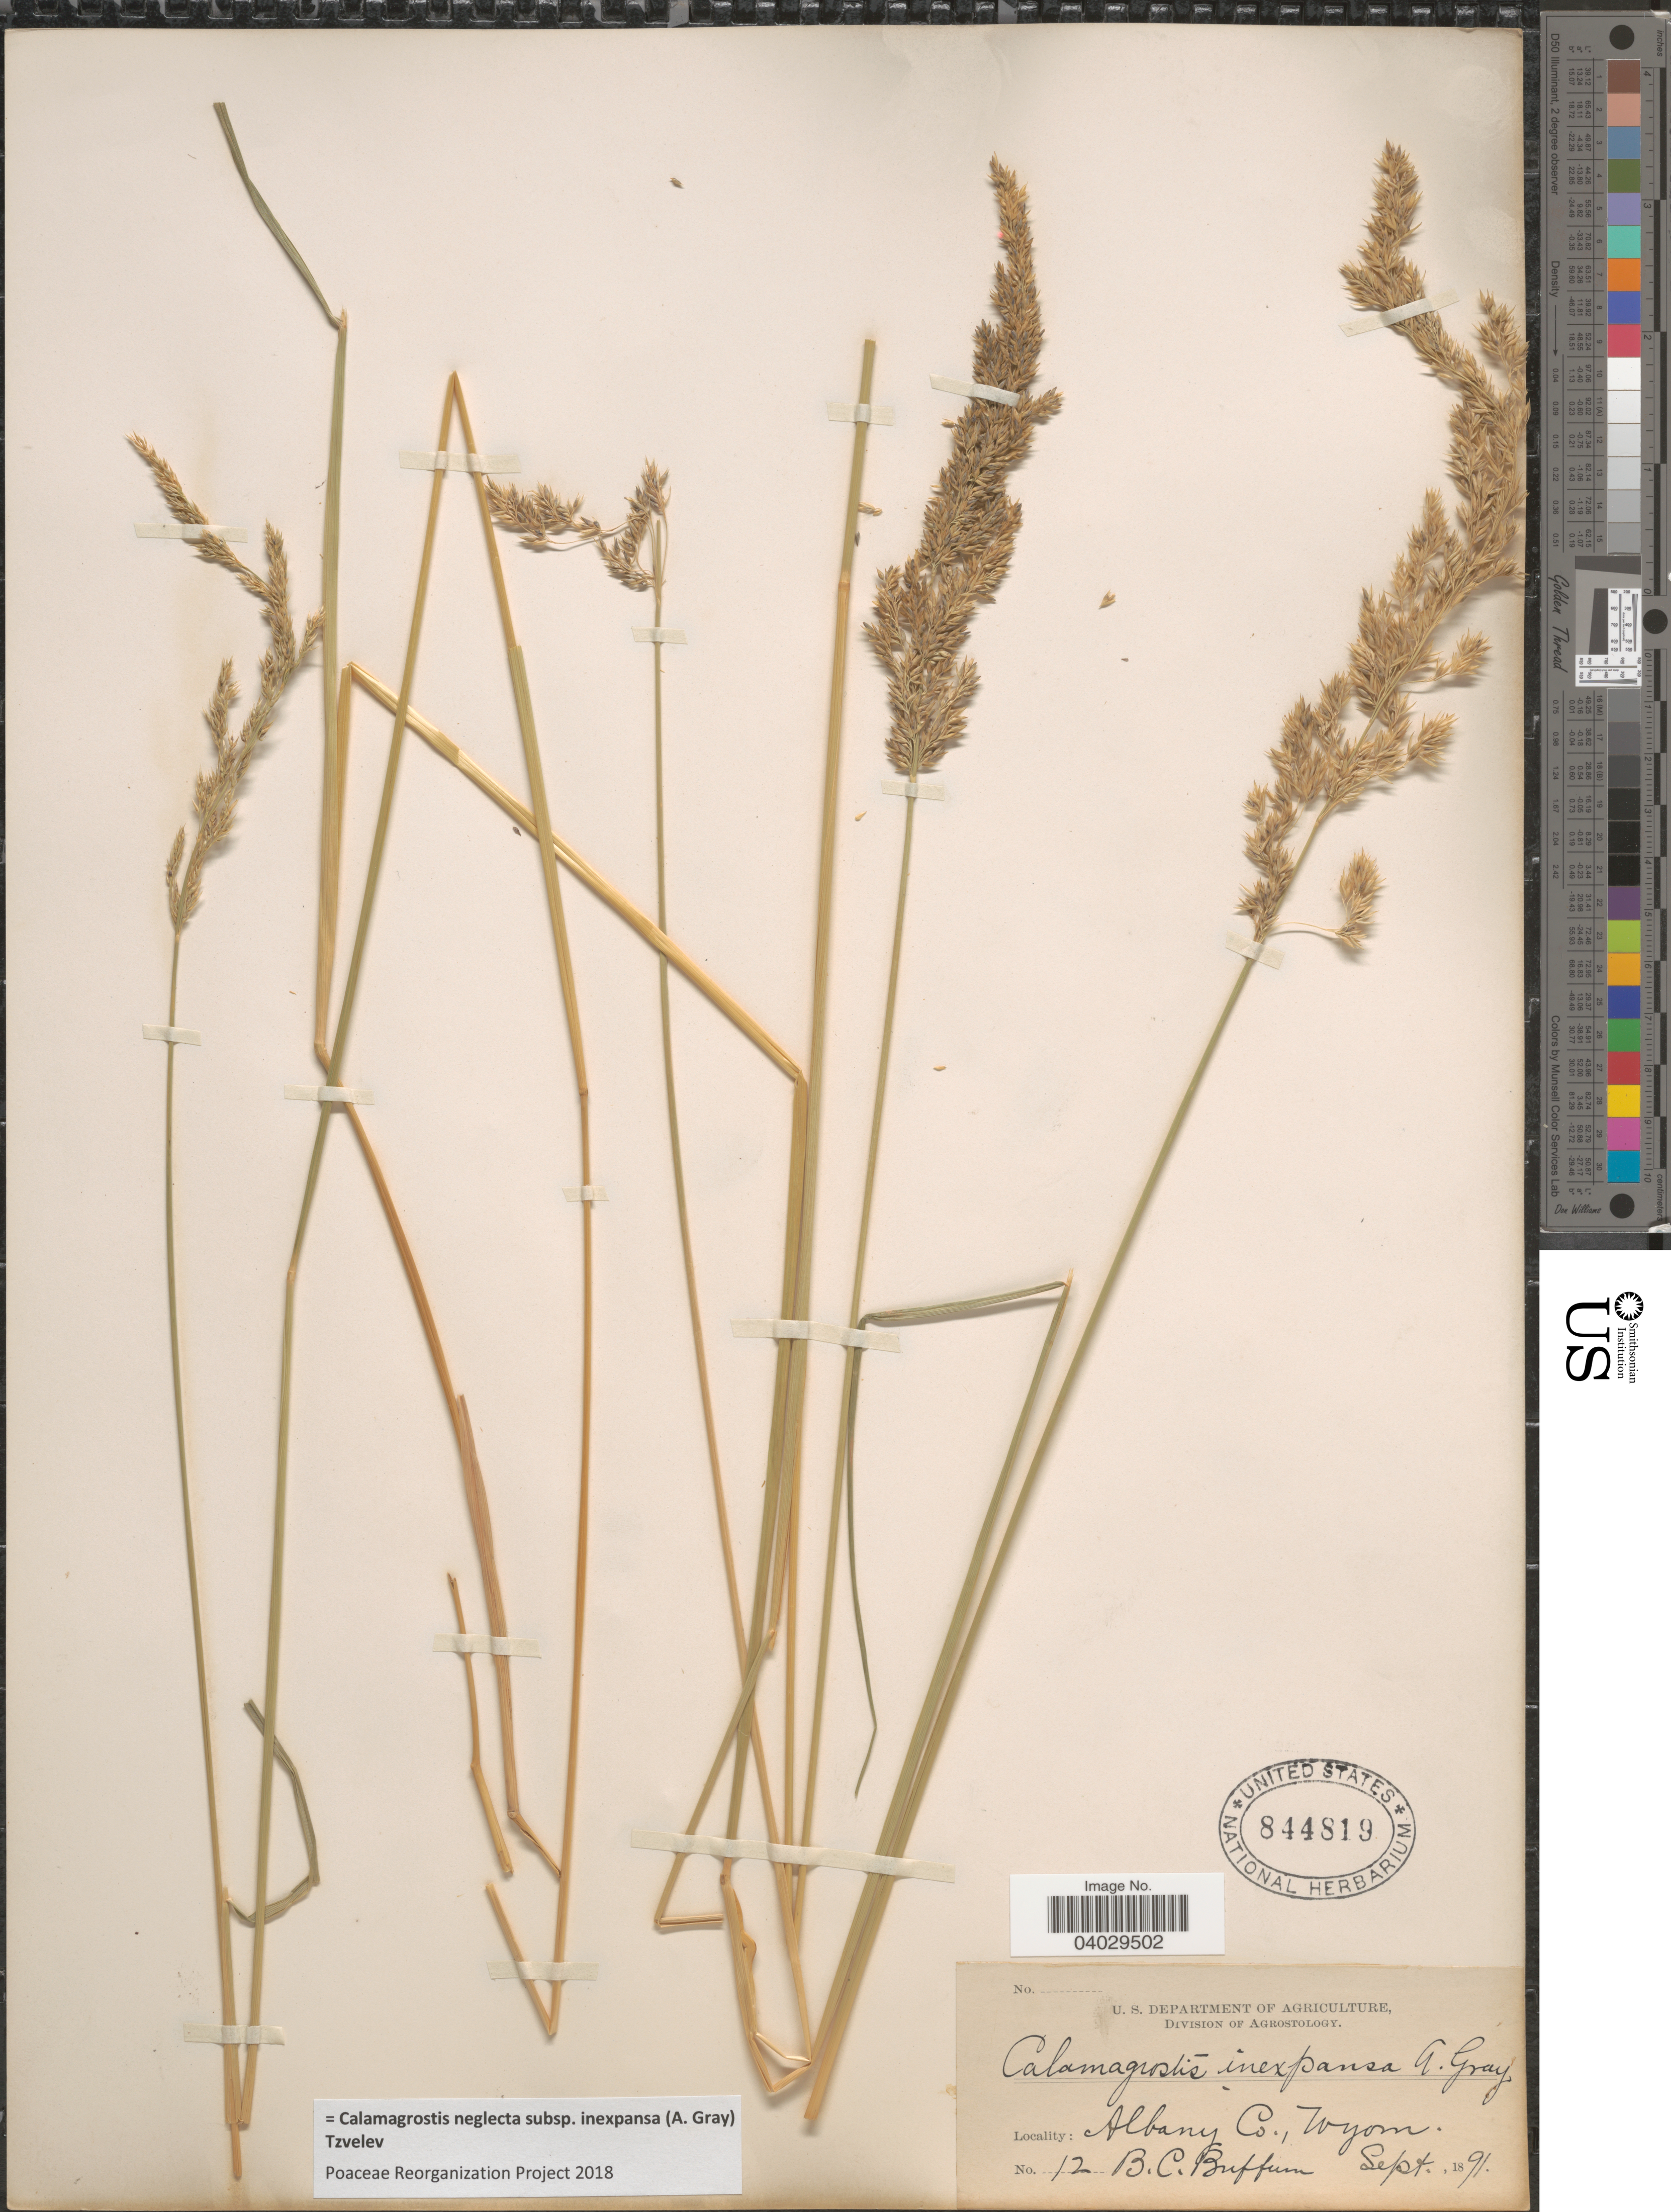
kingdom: Plantae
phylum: Tracheophyta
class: Liliopsida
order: Poales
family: Poaceae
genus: Calamagrostis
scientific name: Calamagrostis neglecta subsp. inexpansa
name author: (A. Gray) Tzvelev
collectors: B. Buffum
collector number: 12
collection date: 1891-09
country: United States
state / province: Wyoming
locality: Albany Co.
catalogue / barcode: US 844819